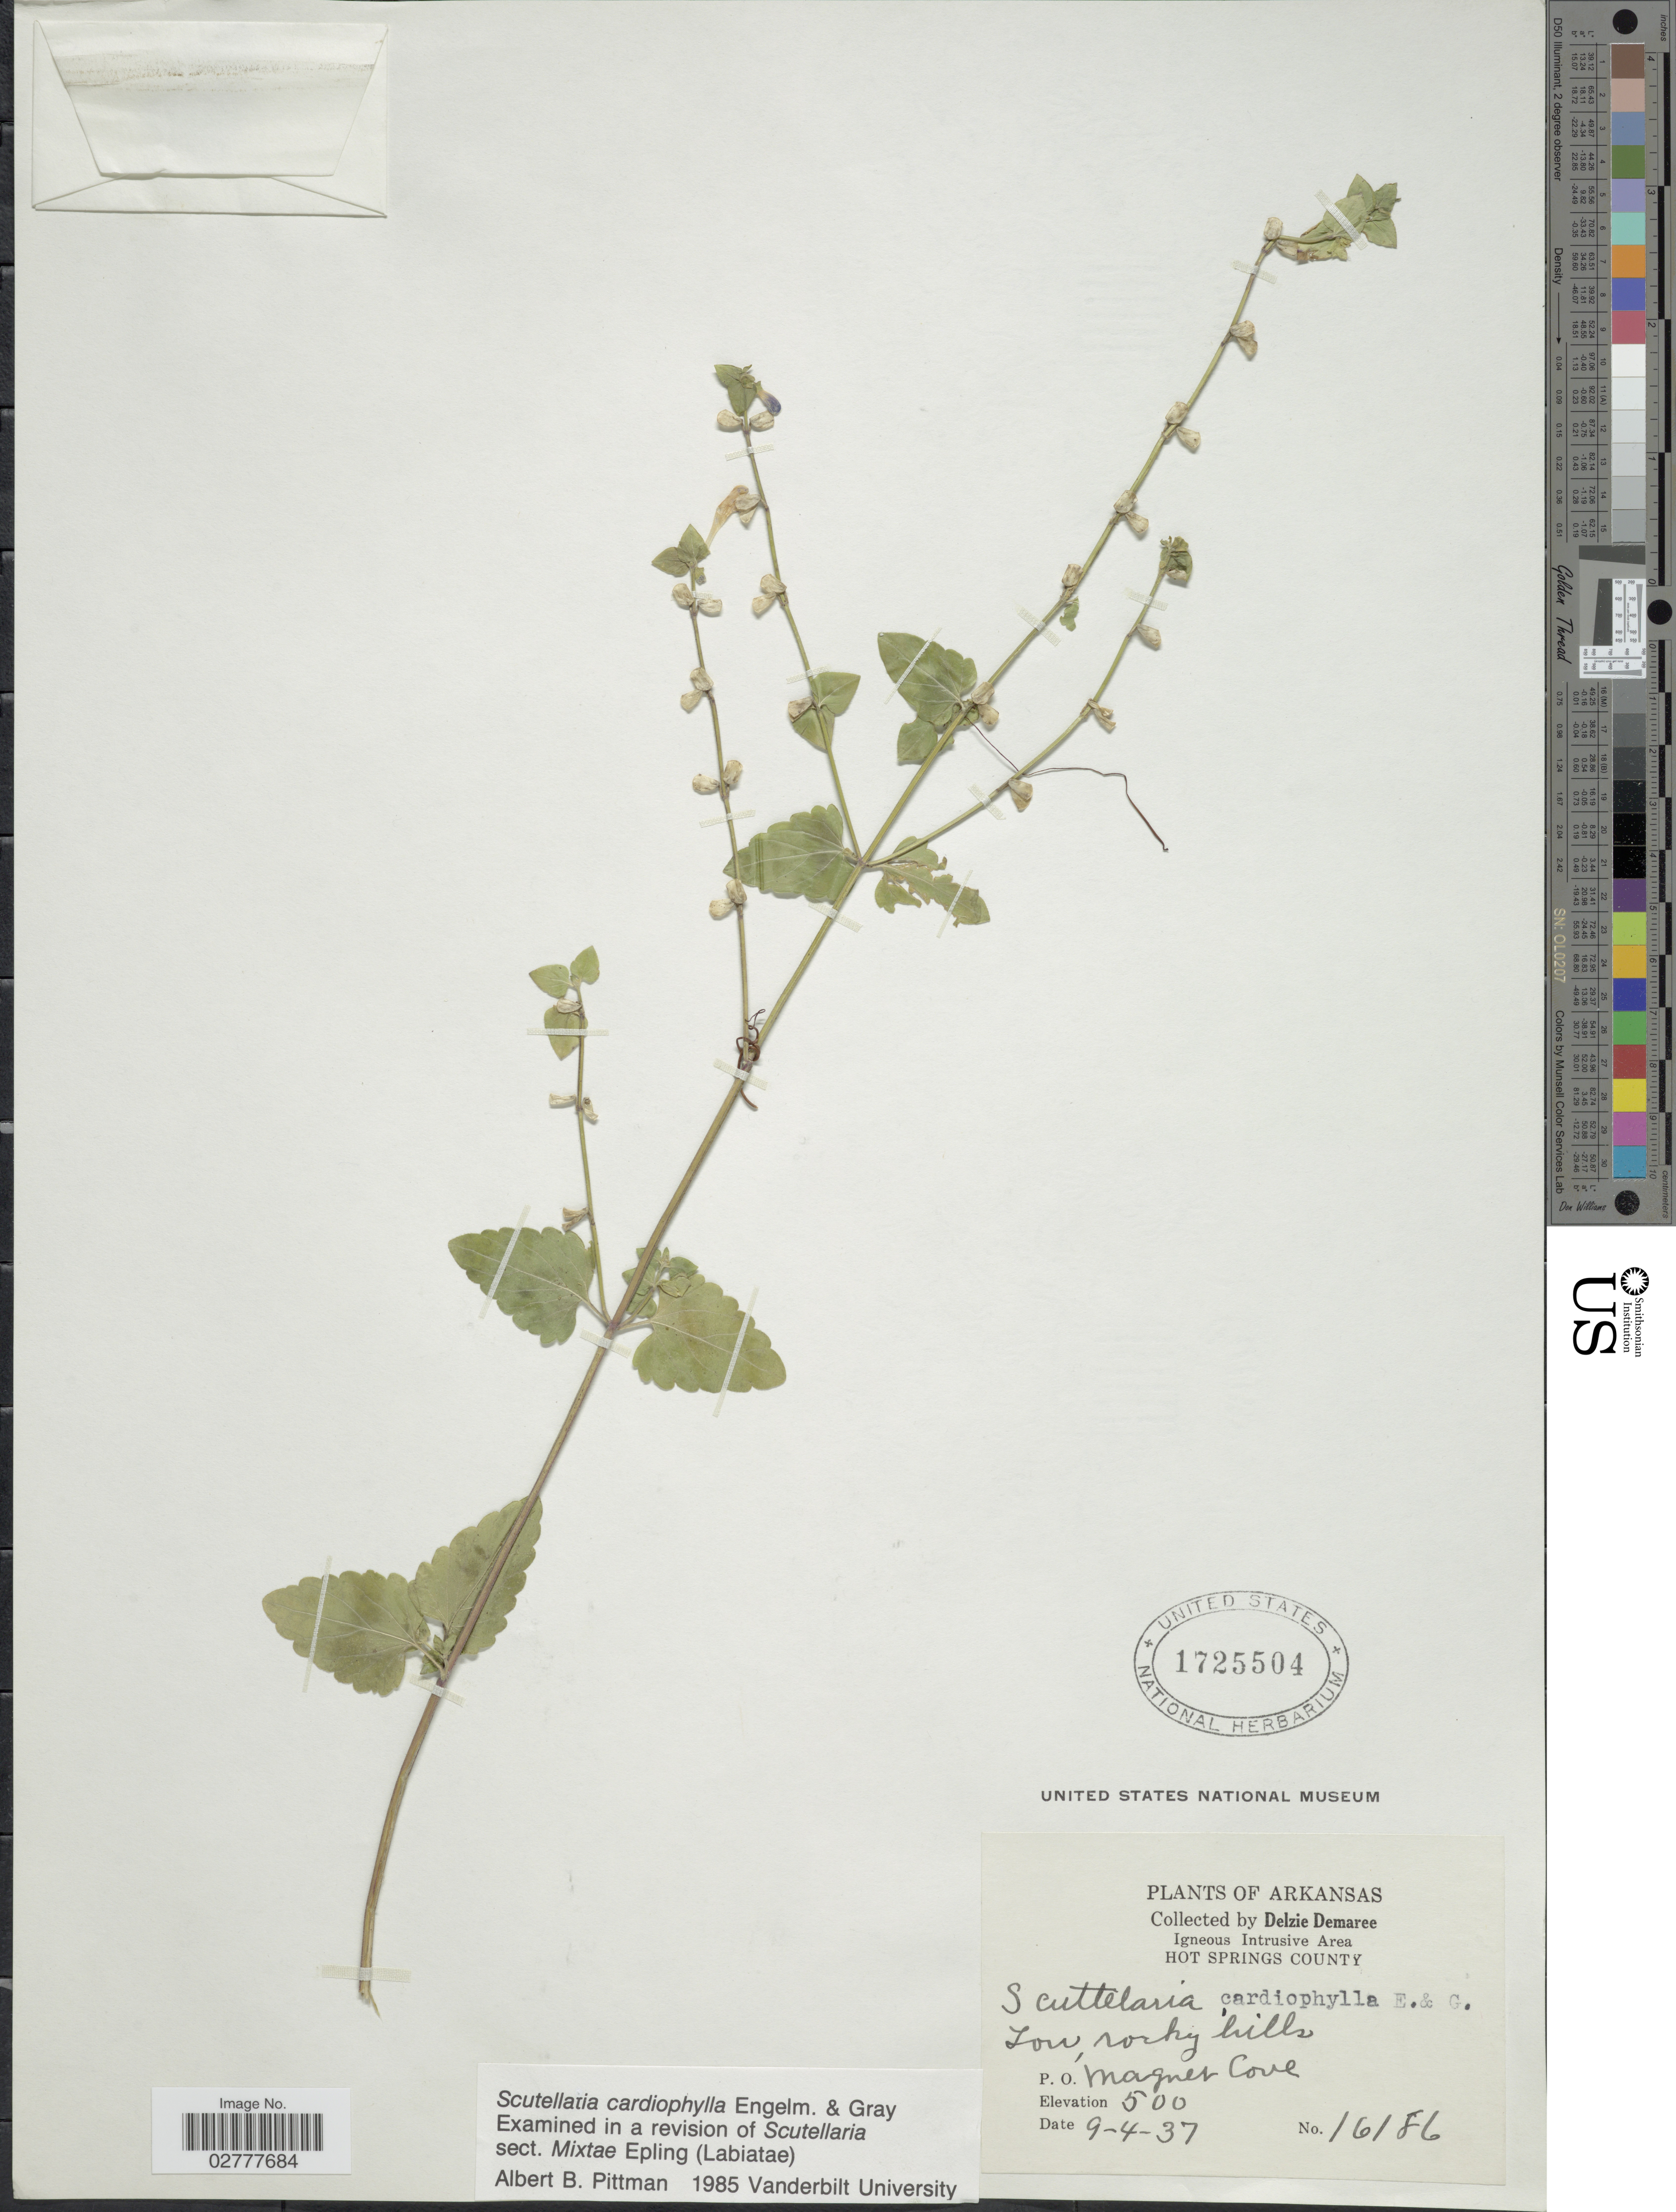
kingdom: Plantae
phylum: Tracheophyta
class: Magnoliopsida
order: Lamiales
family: Lamiaceae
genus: Scutellaria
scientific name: Scutellaria cardiophylla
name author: Engelm. & A. Gray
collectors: D. Demaree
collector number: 16186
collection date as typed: Transcribed d/m/y: 4/9/37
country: United States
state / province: Arkansas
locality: Igneous Intrusive Area, Hot Springs County, P.O. Magnet Cove.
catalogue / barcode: US 1725504